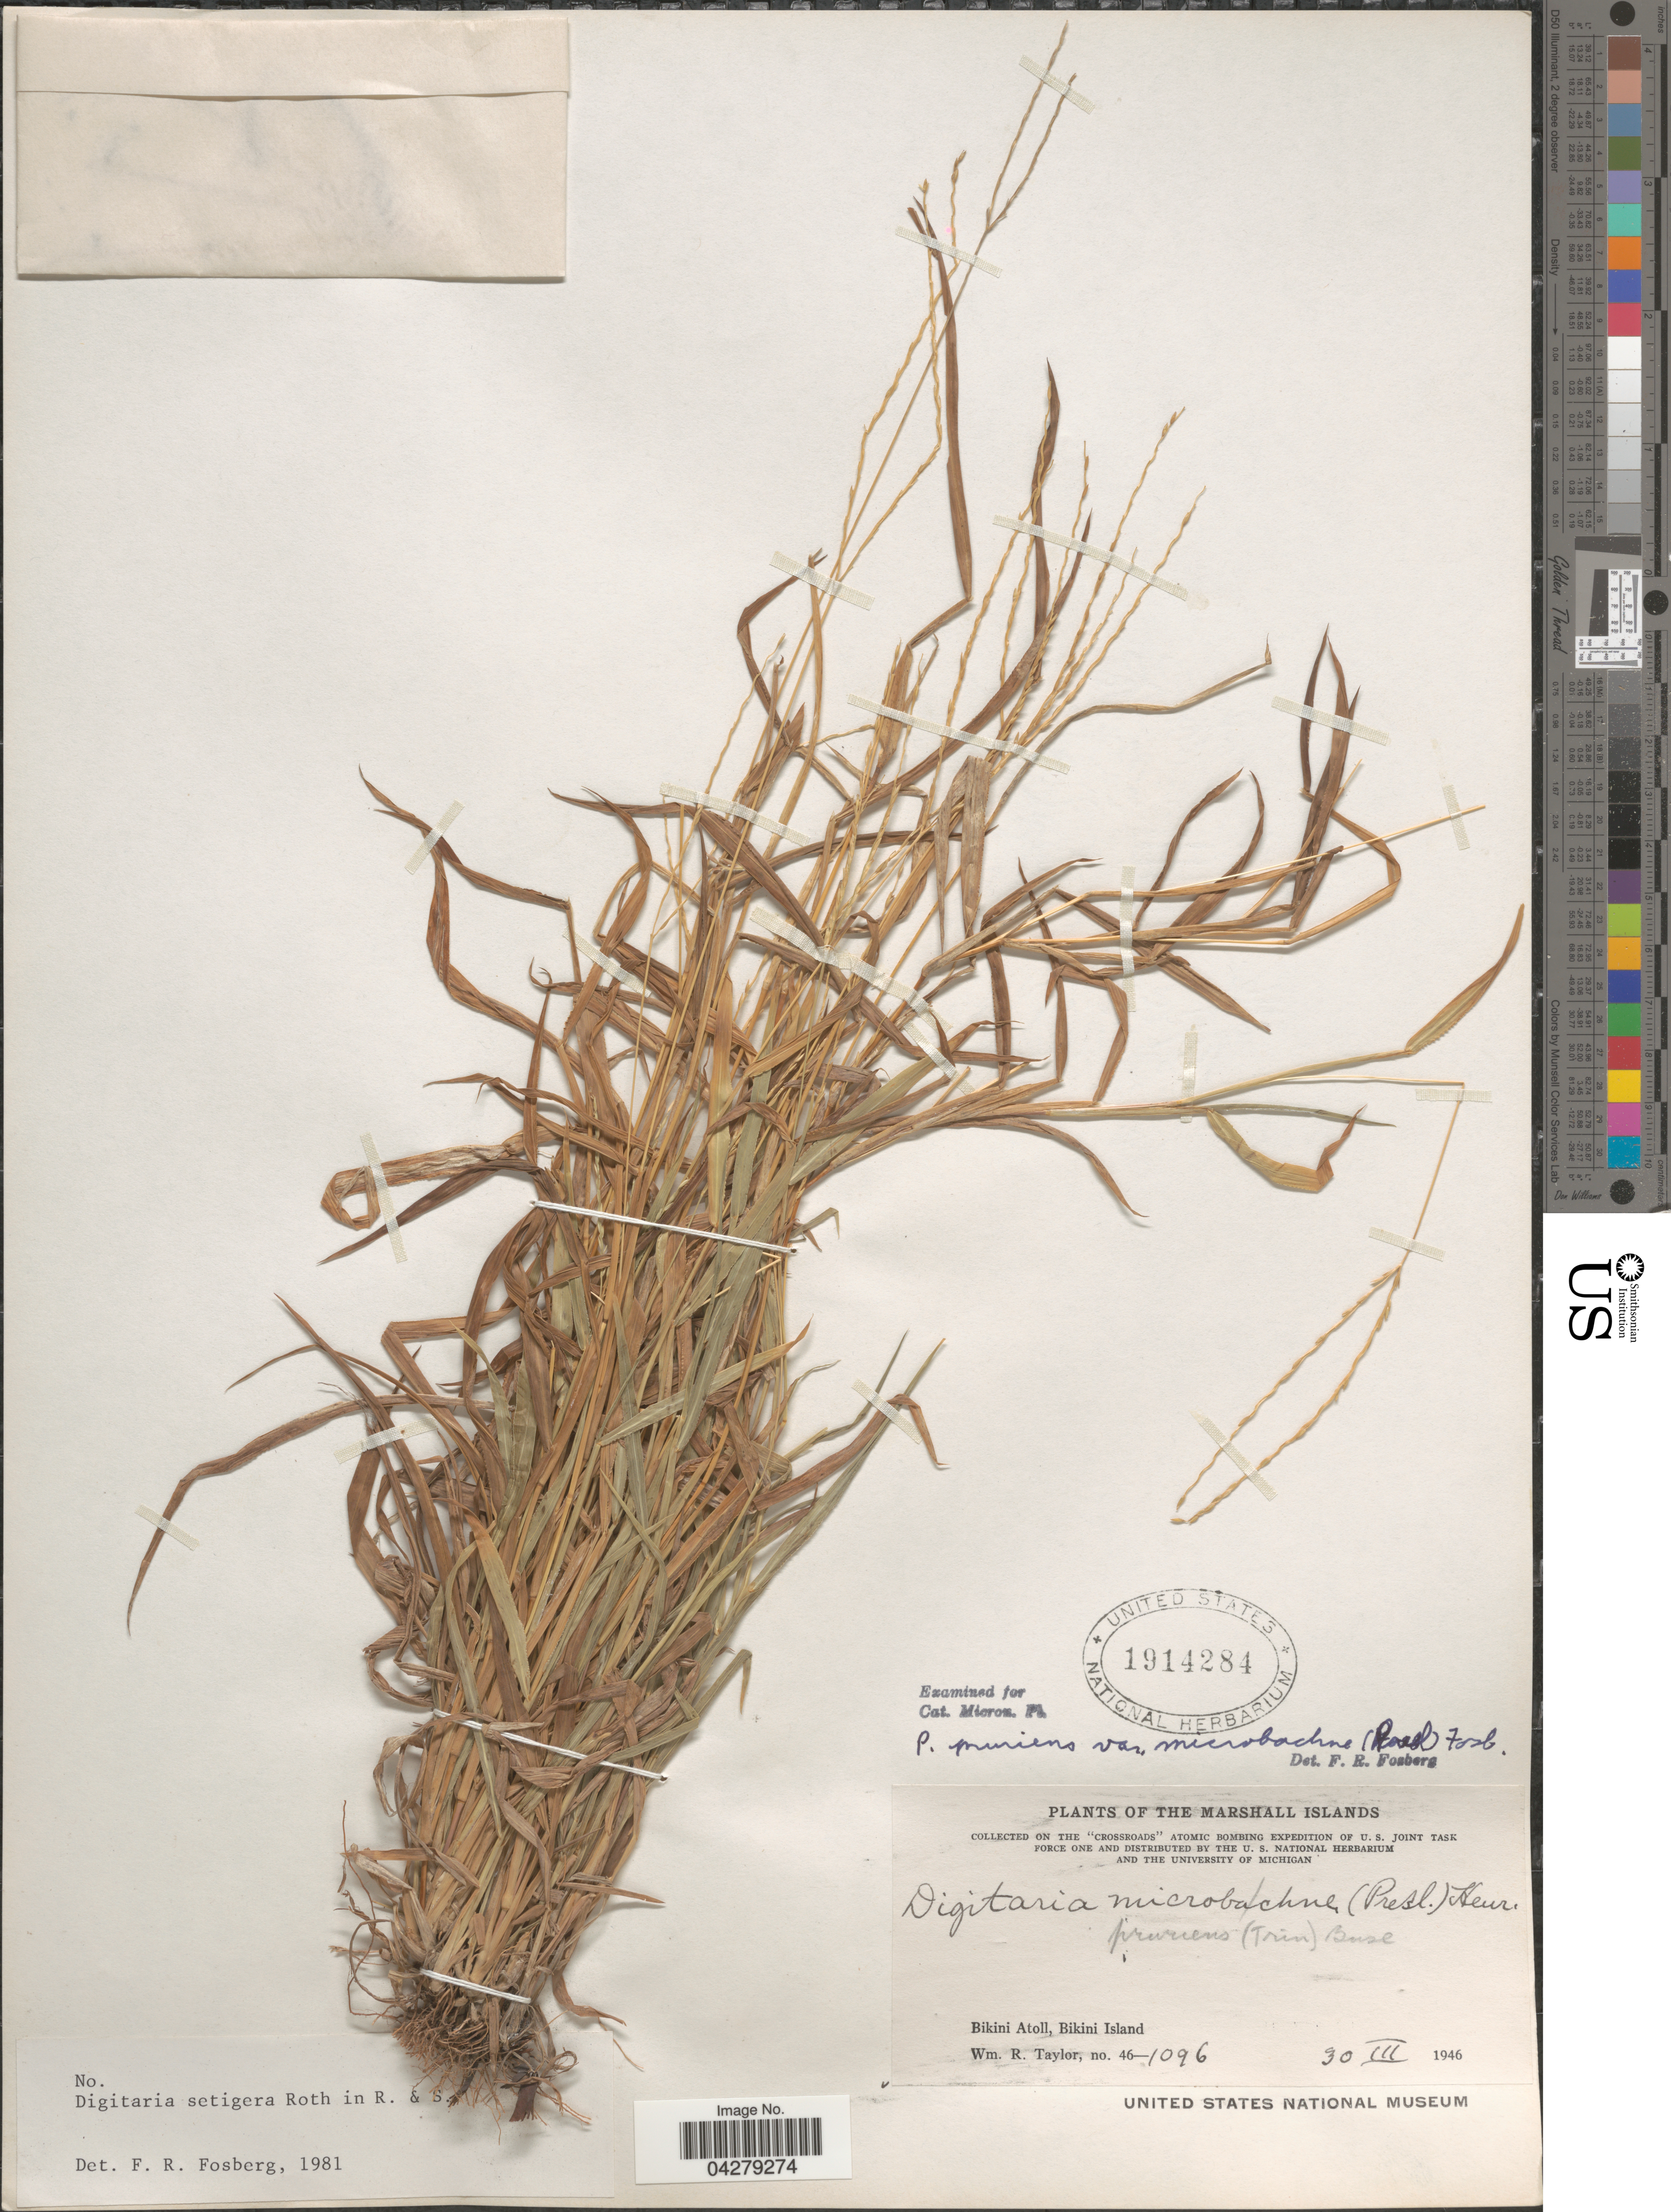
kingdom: Plantae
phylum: Tracheophyta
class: Liliopsida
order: Poales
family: Poaceae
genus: Digitaria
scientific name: Digitaria setigera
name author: Roth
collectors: W. R. Taylor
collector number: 46-1096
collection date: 1946-03-30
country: Marshall Islands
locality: Bikini Atoll, Bikini Island.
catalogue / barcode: US 1914284